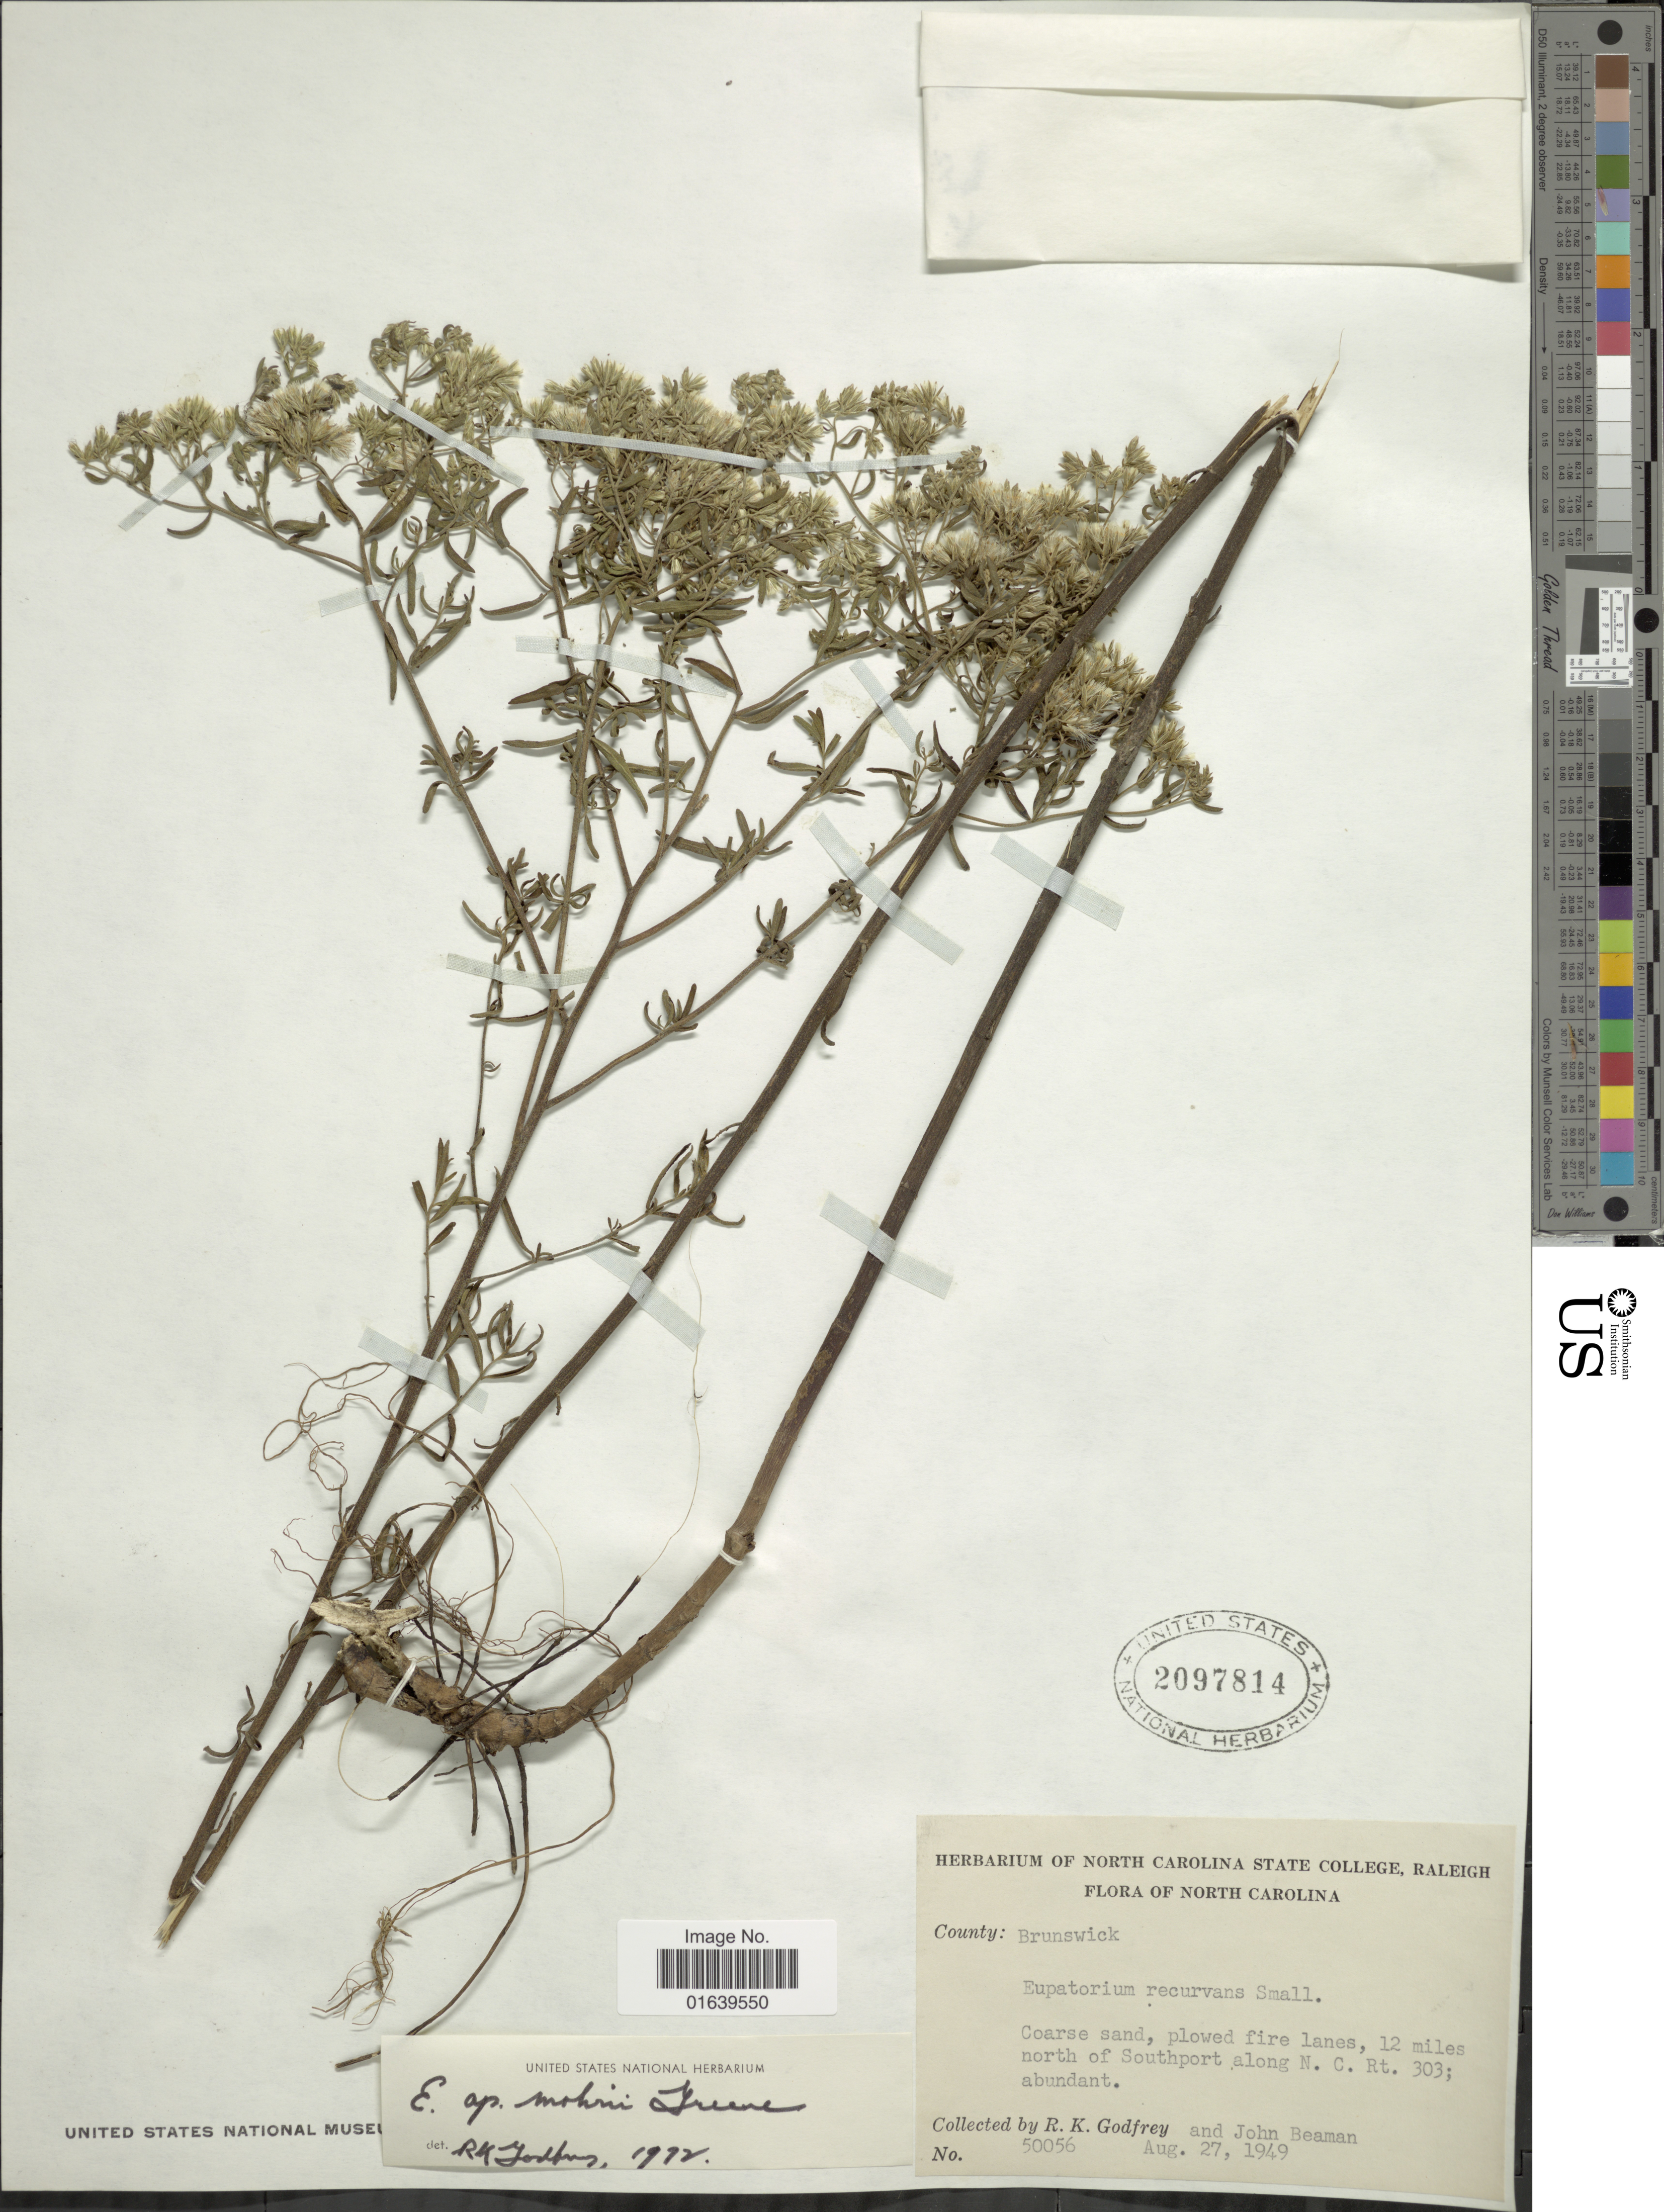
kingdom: Plantae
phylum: Tracheophyta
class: Magnoliopsida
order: Asterales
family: Asteraceae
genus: Eupatorium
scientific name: Eupatorium mohrii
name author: Greene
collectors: R. K. Godfrey & J. H. Beaman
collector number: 50056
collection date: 1949-08-27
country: United States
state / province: North Carolina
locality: County Brunswick, Coarse sand, plowed fire lanes, 12 miles north of Southport along N.C. Rt. 303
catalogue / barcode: US 2097814